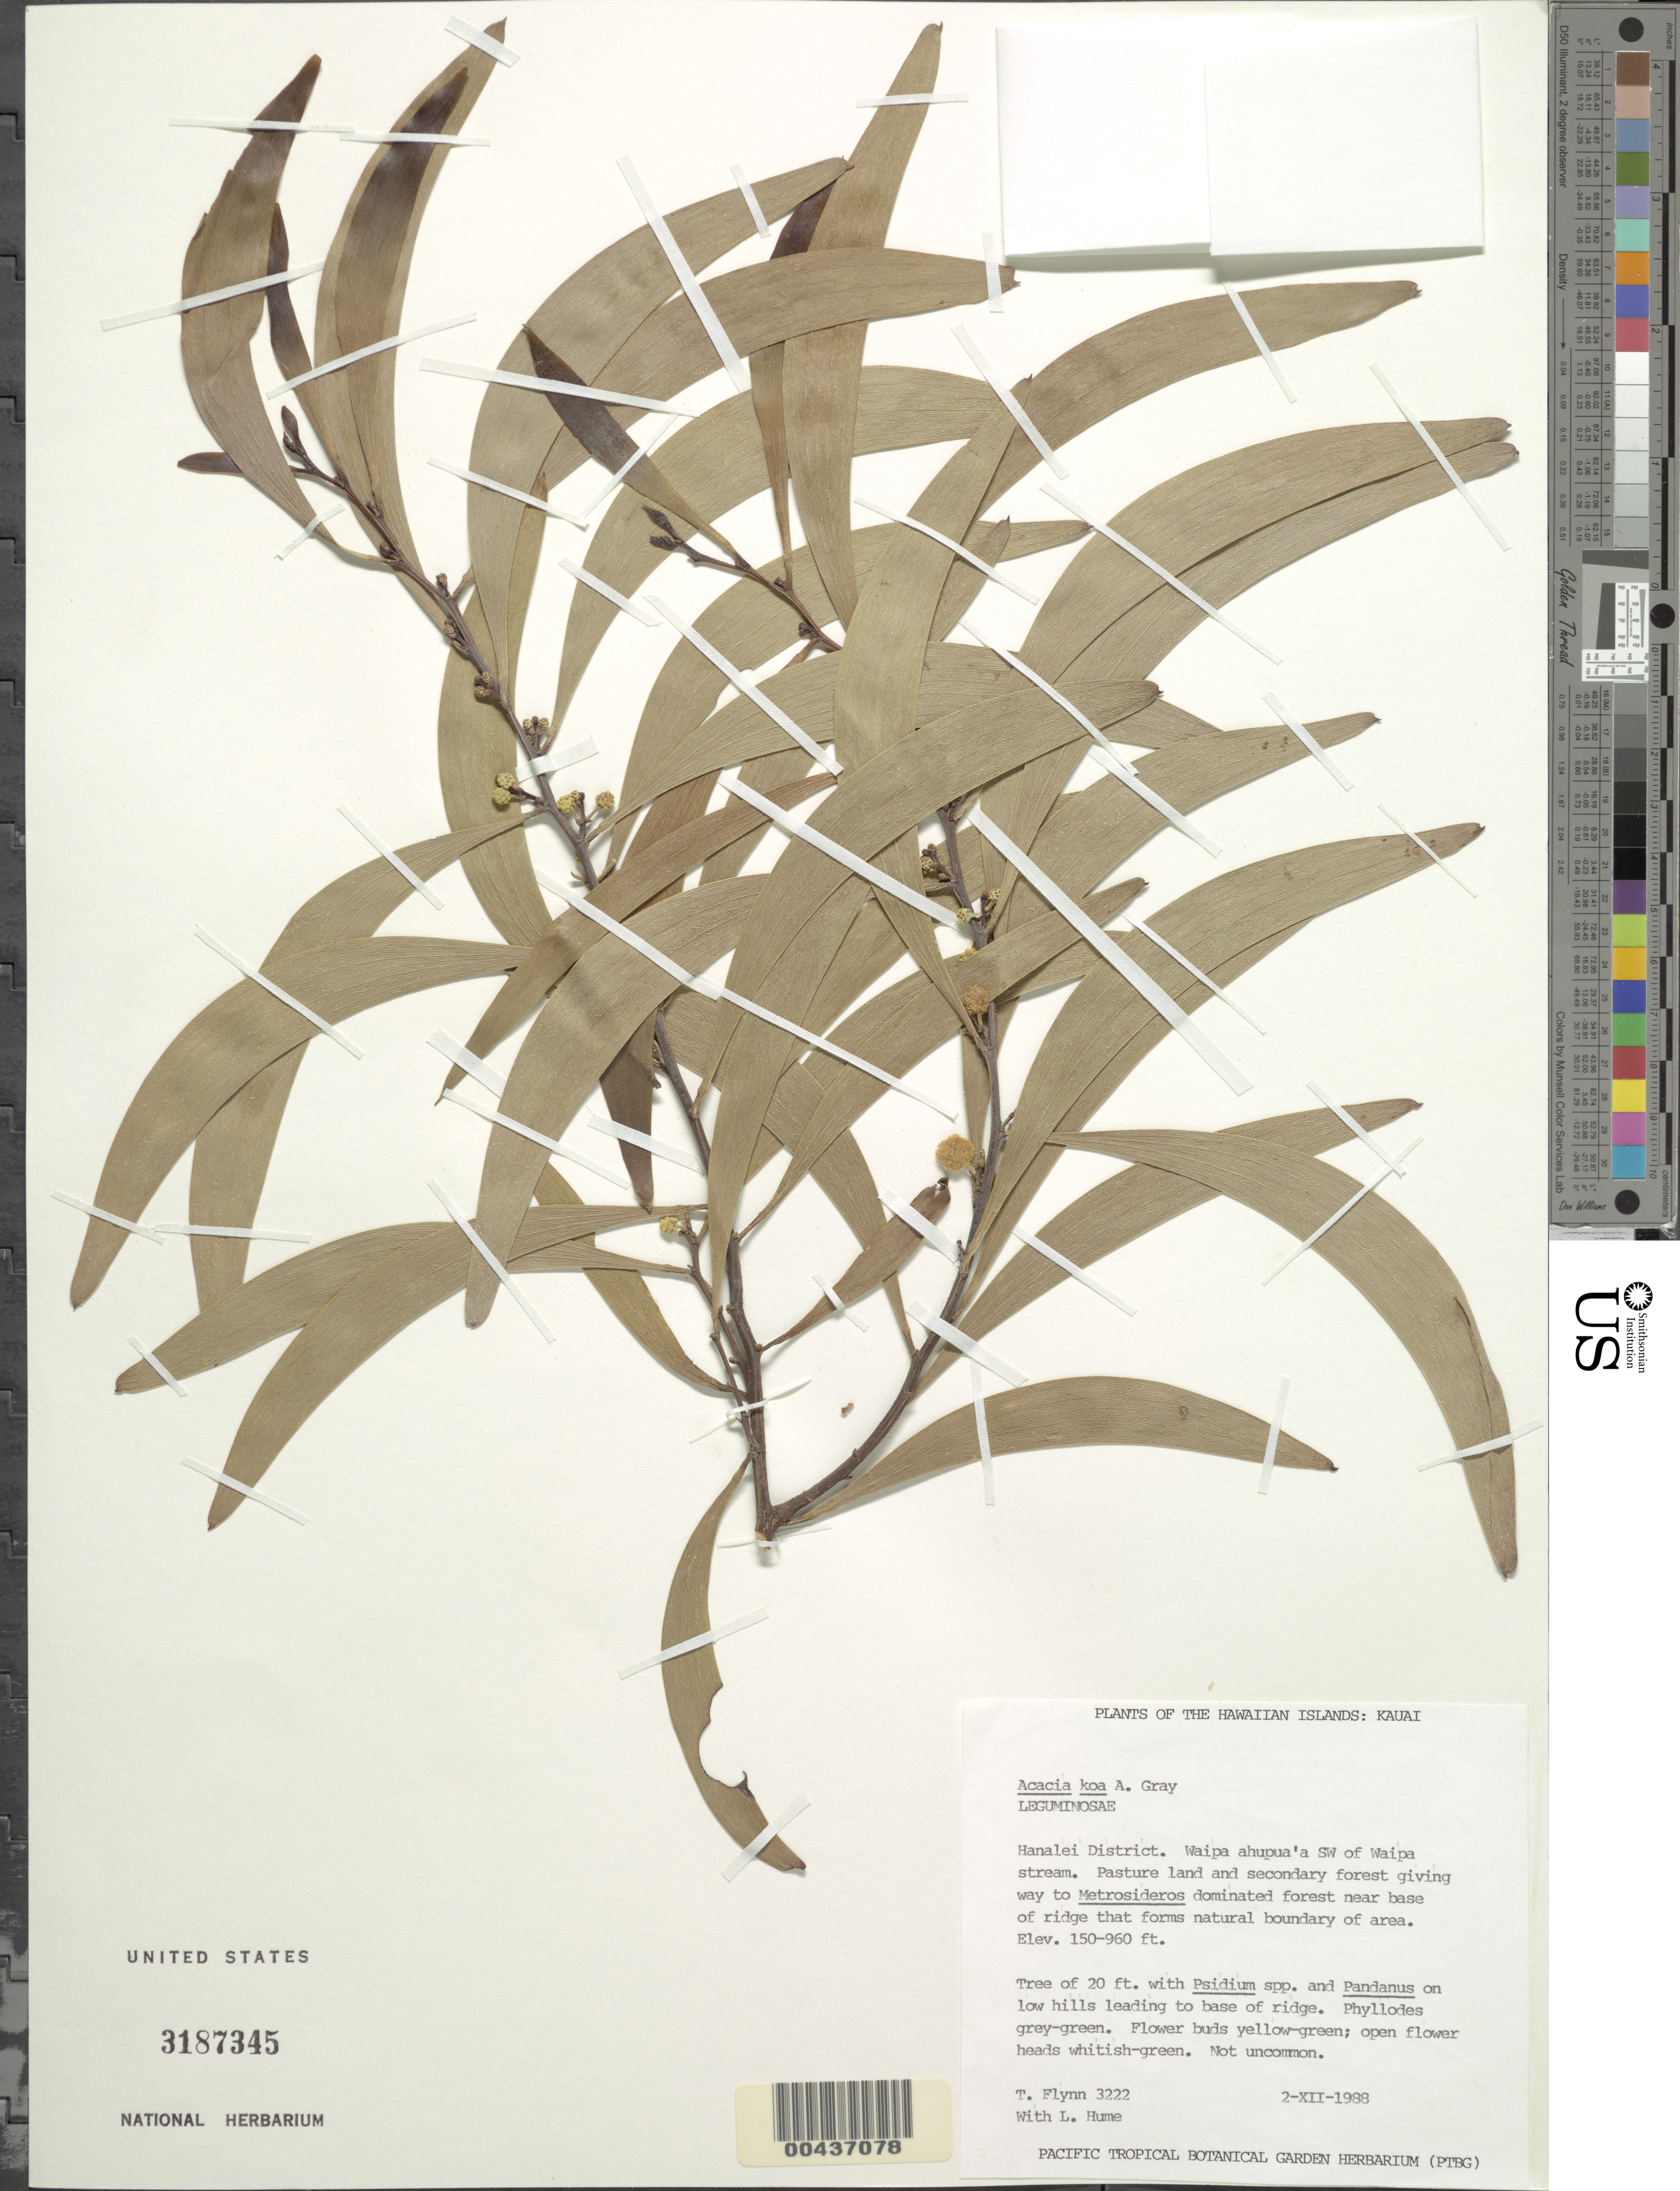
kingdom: Plantae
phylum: Tracheophyta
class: Magnoliopsida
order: Fabales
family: Fabaceae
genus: Acacia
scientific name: Acacia koa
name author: A. Gray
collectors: T. W. Flynn & L. Hume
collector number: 3222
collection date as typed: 2 Dec 1988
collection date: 1988-12-02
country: United States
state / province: Hawaii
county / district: Kauai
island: Kaua'i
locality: Hanalei District, Waipa ahupua'a southwest of Waipa stream, Kauai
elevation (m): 46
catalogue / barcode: US 3187345